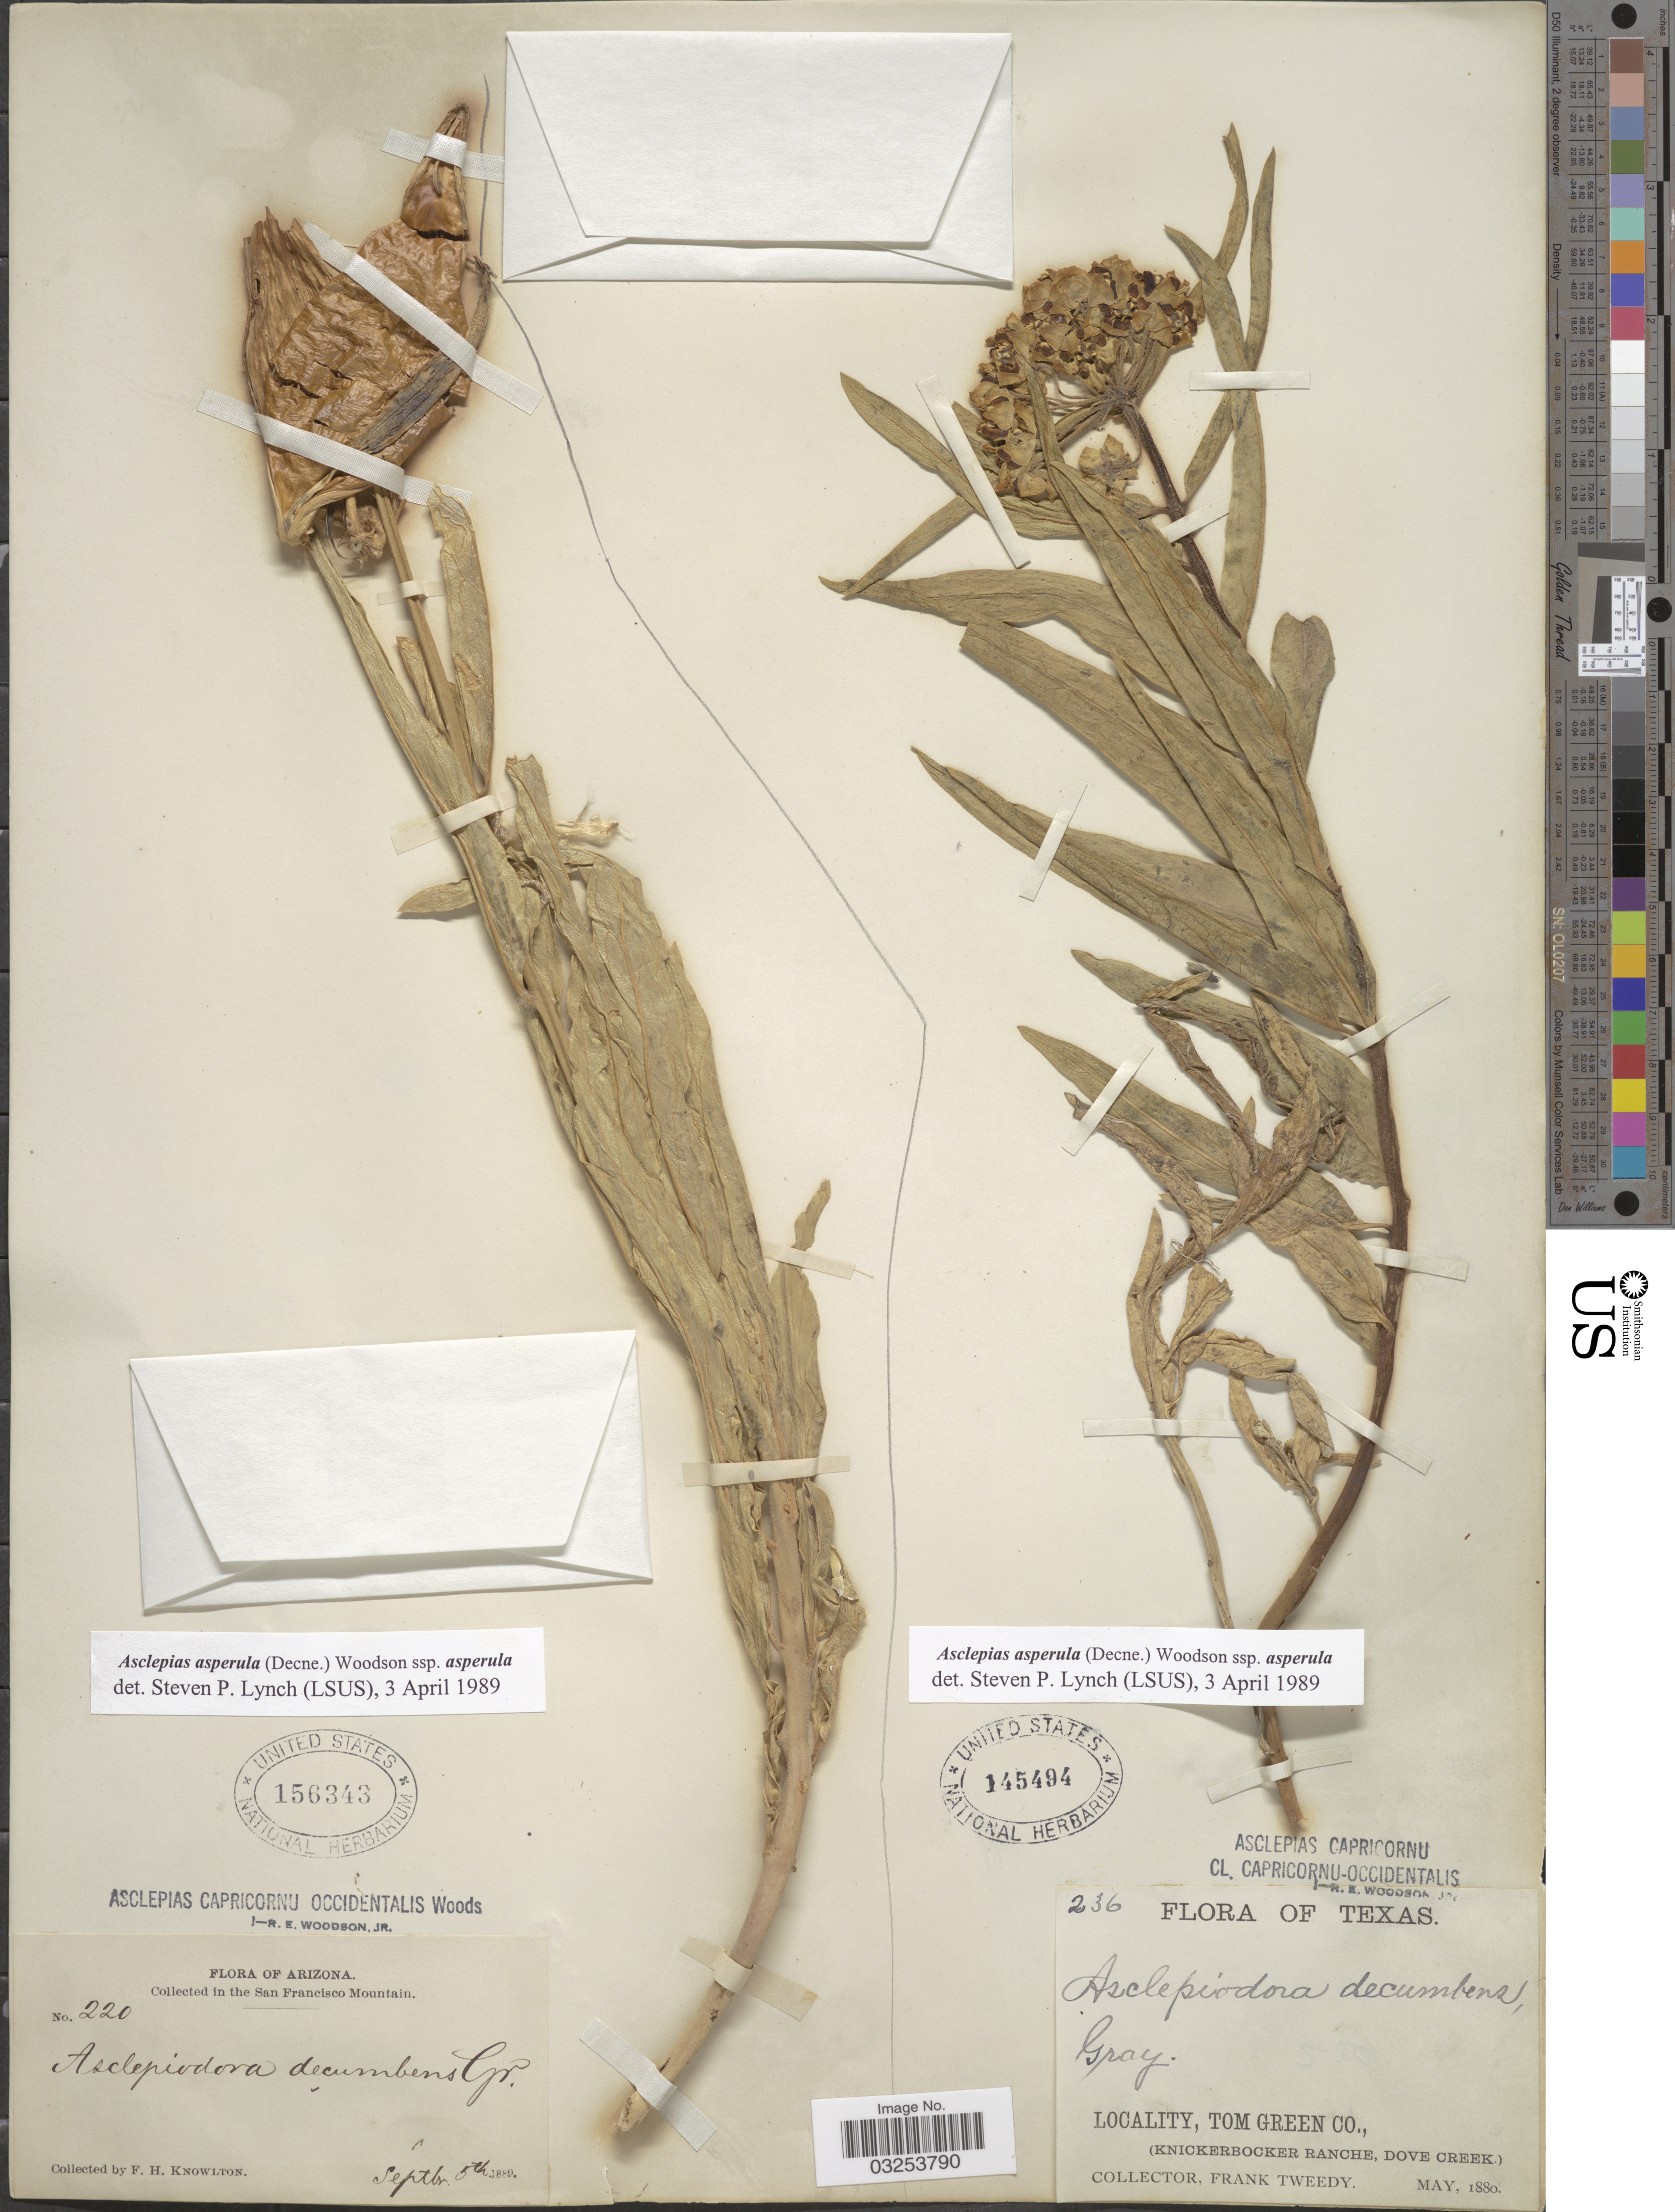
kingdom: Plantae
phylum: Tracheophyta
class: Magnoliopsida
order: Gentianales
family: Apocynaceae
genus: Asclepias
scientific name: Asclepias asperula subsp. asperula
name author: (Decne.) Woodson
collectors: F. H. Knowlton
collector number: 220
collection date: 1889-09-05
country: United States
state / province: Arizona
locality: San Francisco Mountain.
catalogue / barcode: US 156343